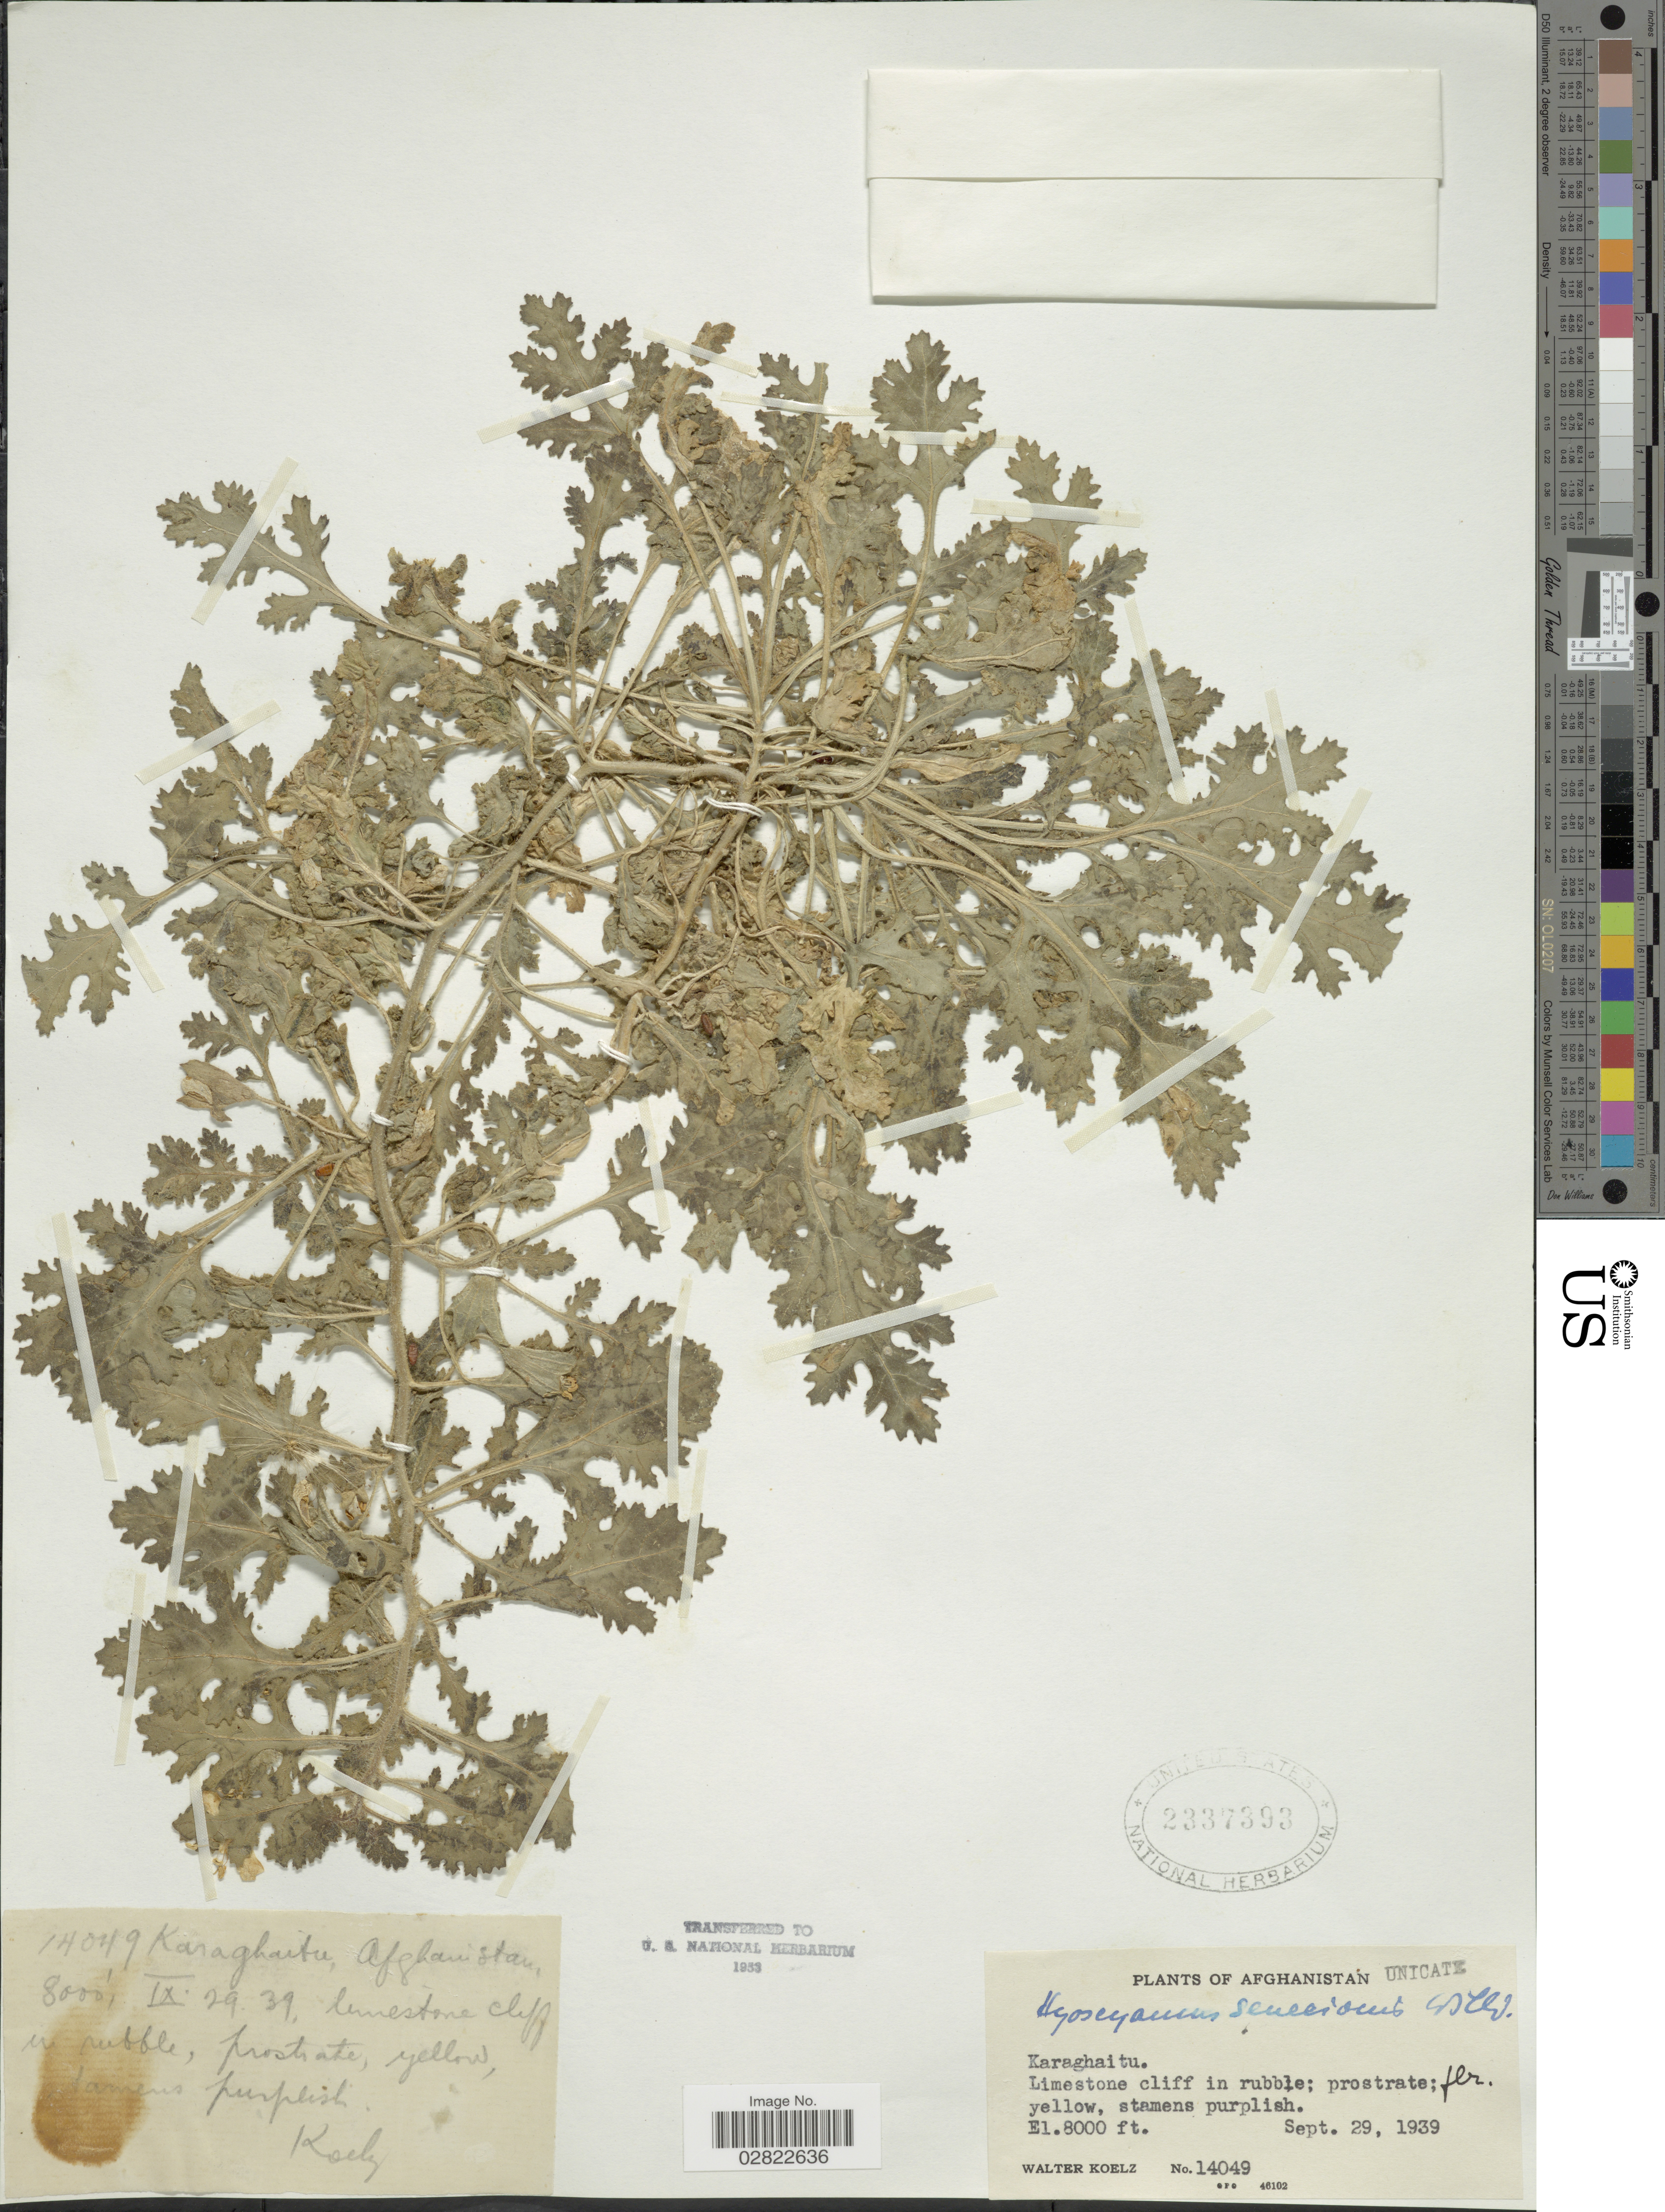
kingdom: Plantae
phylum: Tracheophyta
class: Magnoliopsida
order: Solanales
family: Solanaceae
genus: Hyoscyamus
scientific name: Hyoscyamus senecionis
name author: Willd.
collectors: W. N. Koelz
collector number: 14049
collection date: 1939-09-29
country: Afghanistan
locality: Karaghaitu.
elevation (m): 2438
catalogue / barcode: US 2337393